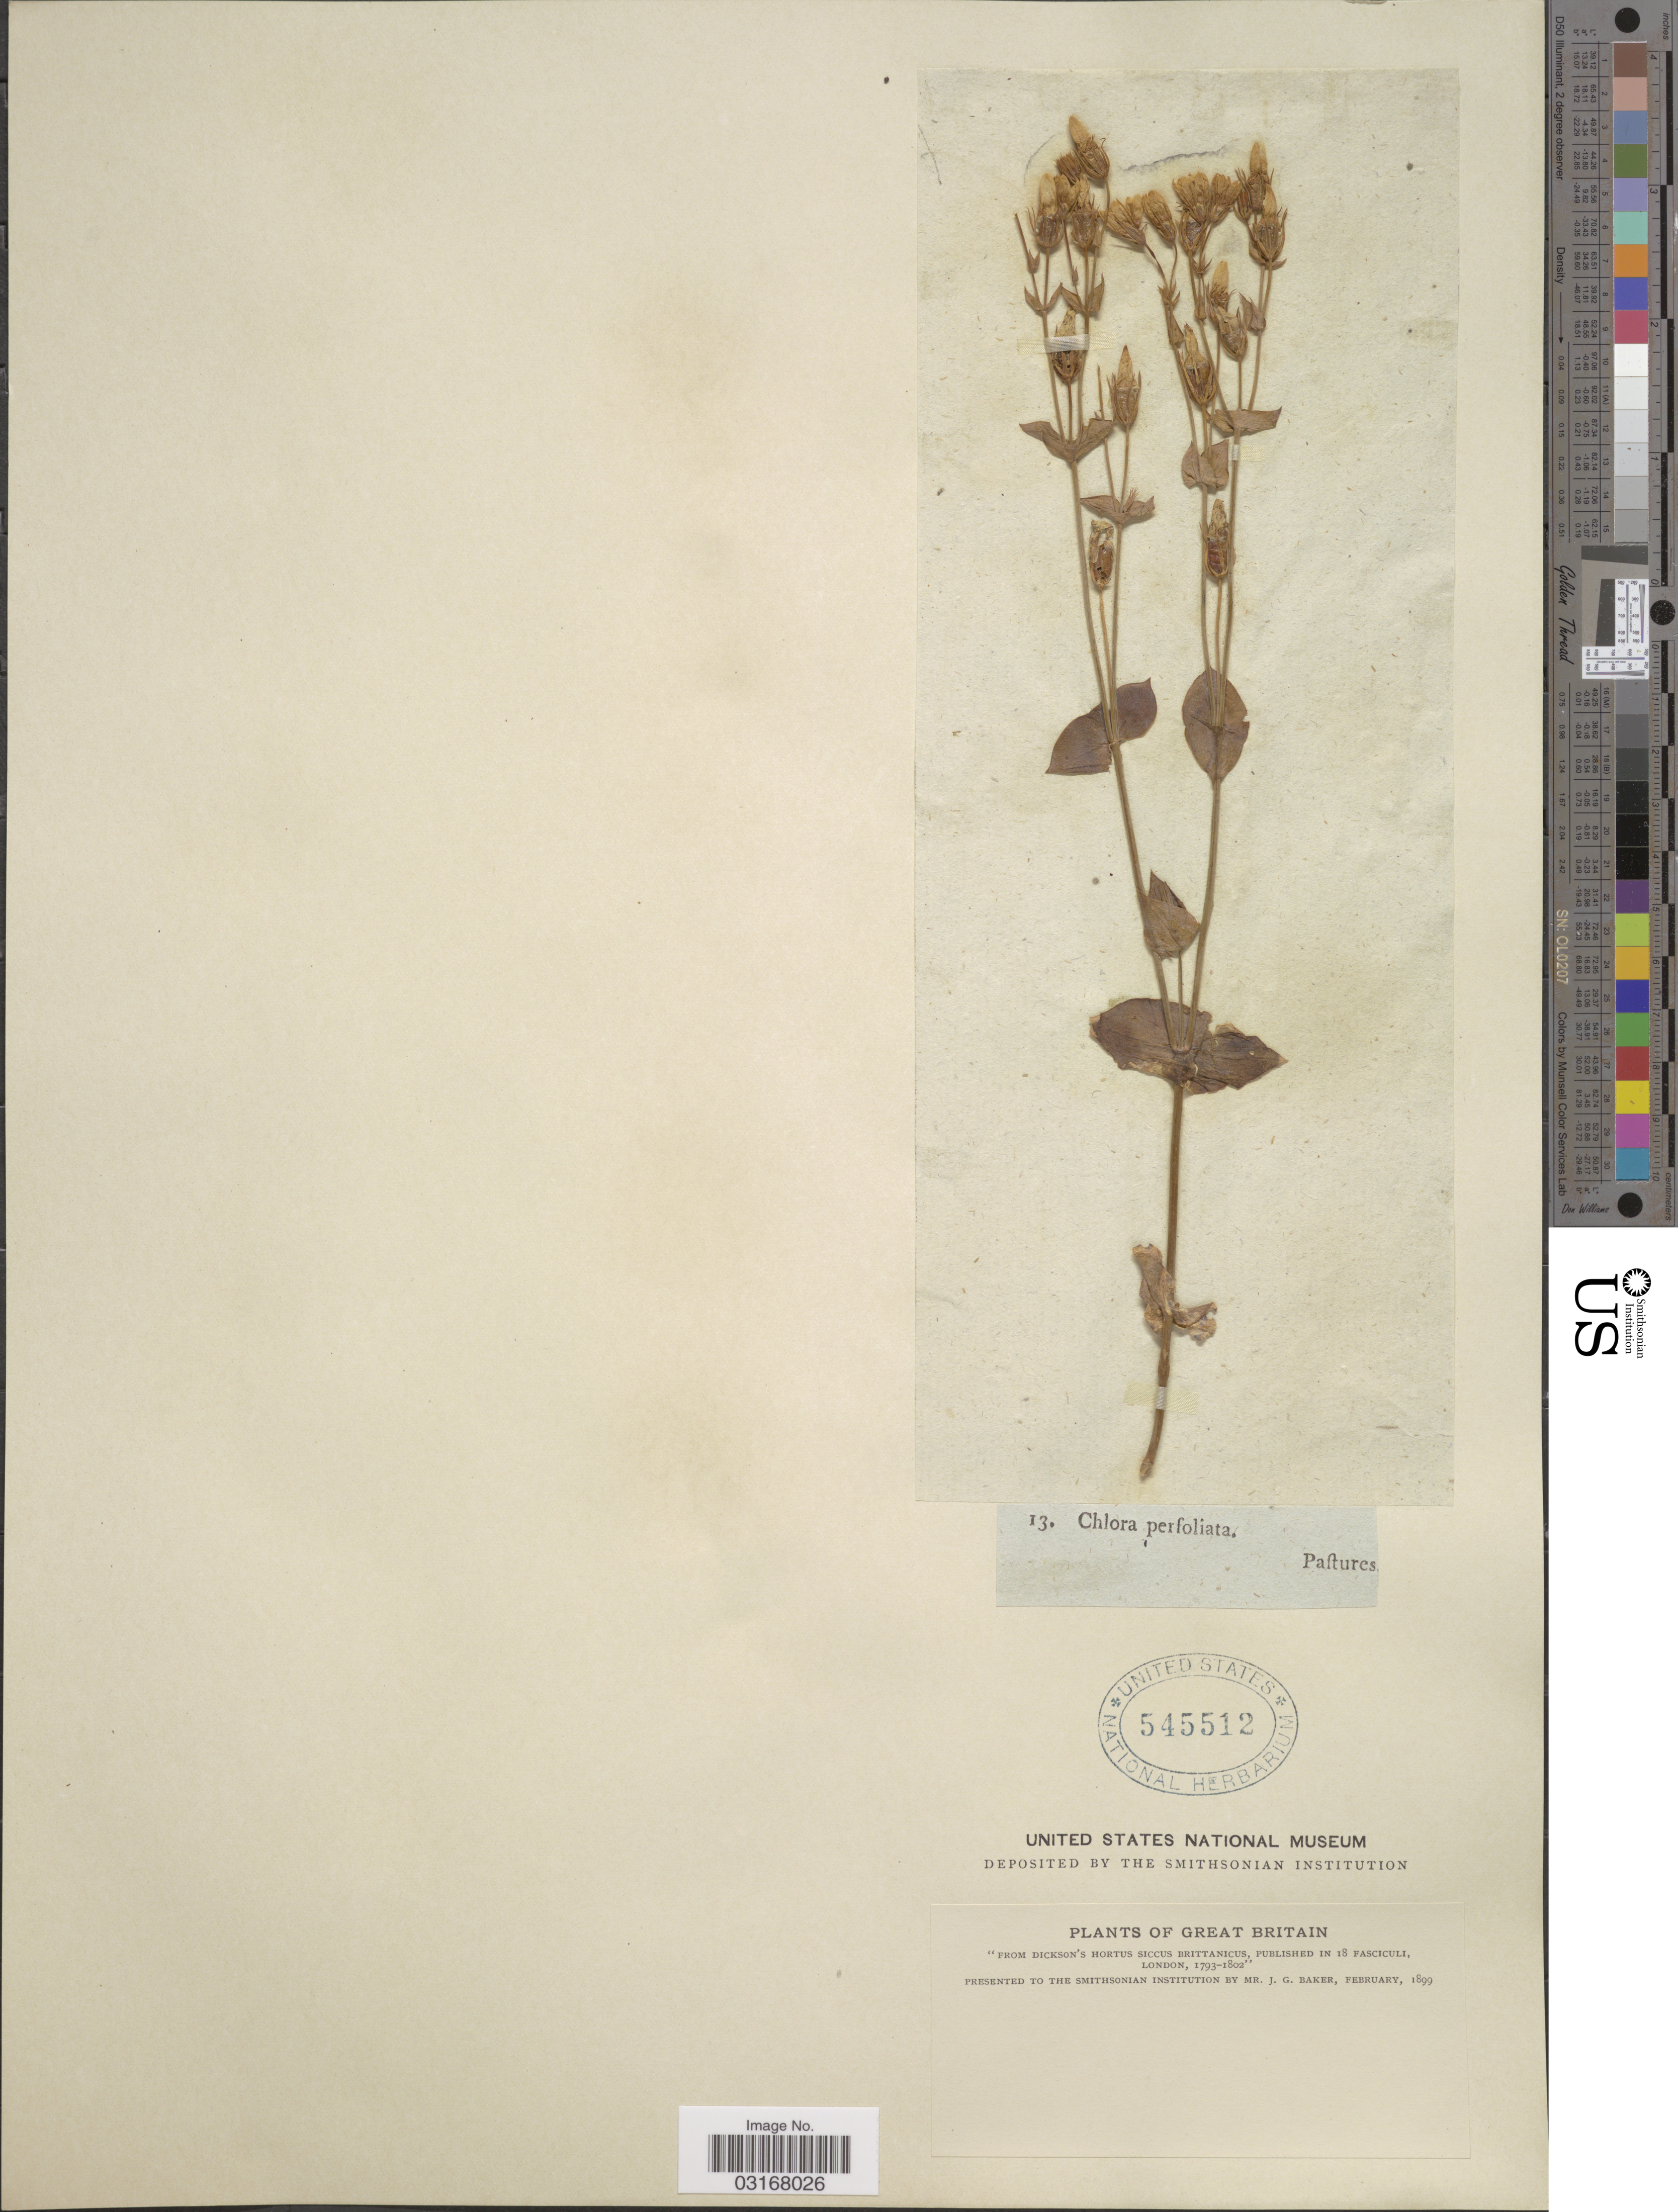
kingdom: Plantae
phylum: Tracheophyta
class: Magnoliopsida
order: Gentianales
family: Gentianaceae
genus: Chlora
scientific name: Chlora perfoliata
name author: (L.) L.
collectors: J. G. Baker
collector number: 13?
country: United Kingdom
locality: Great Britain.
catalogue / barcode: US 545512